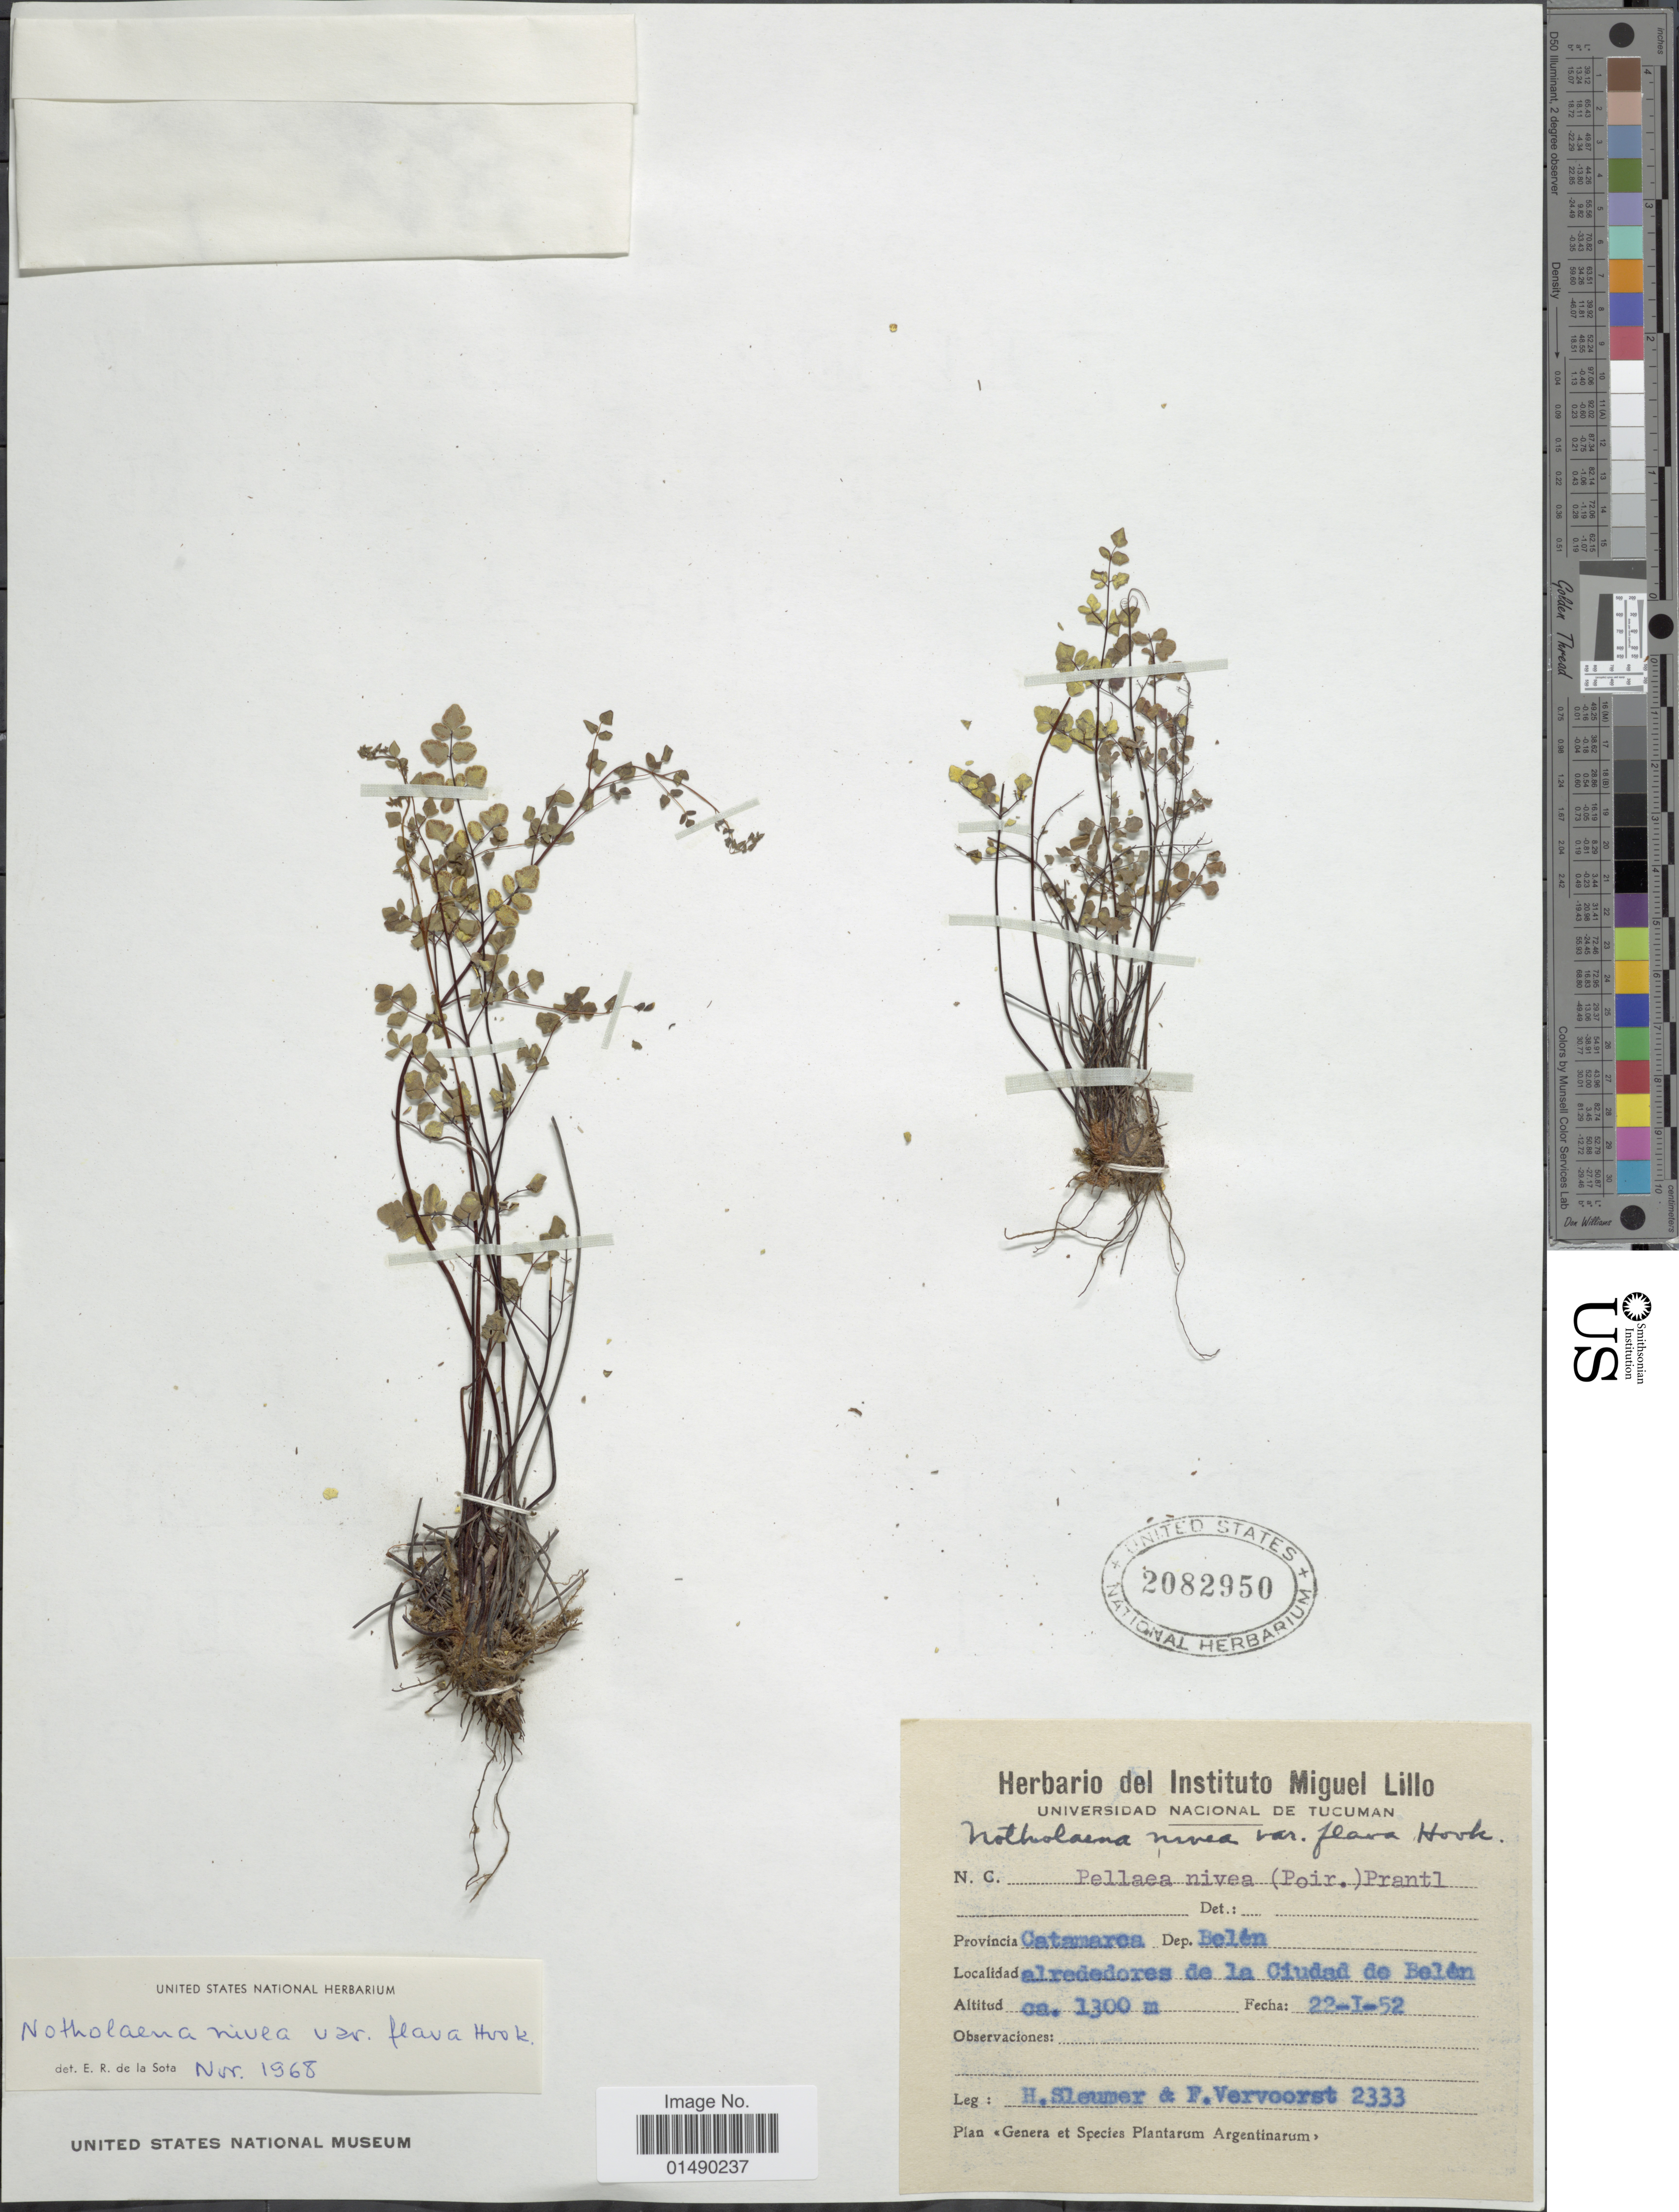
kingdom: Plantae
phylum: Tracheophyta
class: Polypodiopsida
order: Polypodiales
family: Pteridaceae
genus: Argyrochosma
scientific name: Argyrochosma nivea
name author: (Poir.) Windham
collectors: H. O. Sleumer & F. Vervoorst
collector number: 2333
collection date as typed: Transcribed d/m/y: 22/1/52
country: Argentina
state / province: Catamarca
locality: Argentina, Dep. Belen, alrededores de la Ciudad de Belen.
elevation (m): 1300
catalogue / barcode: US 2082950